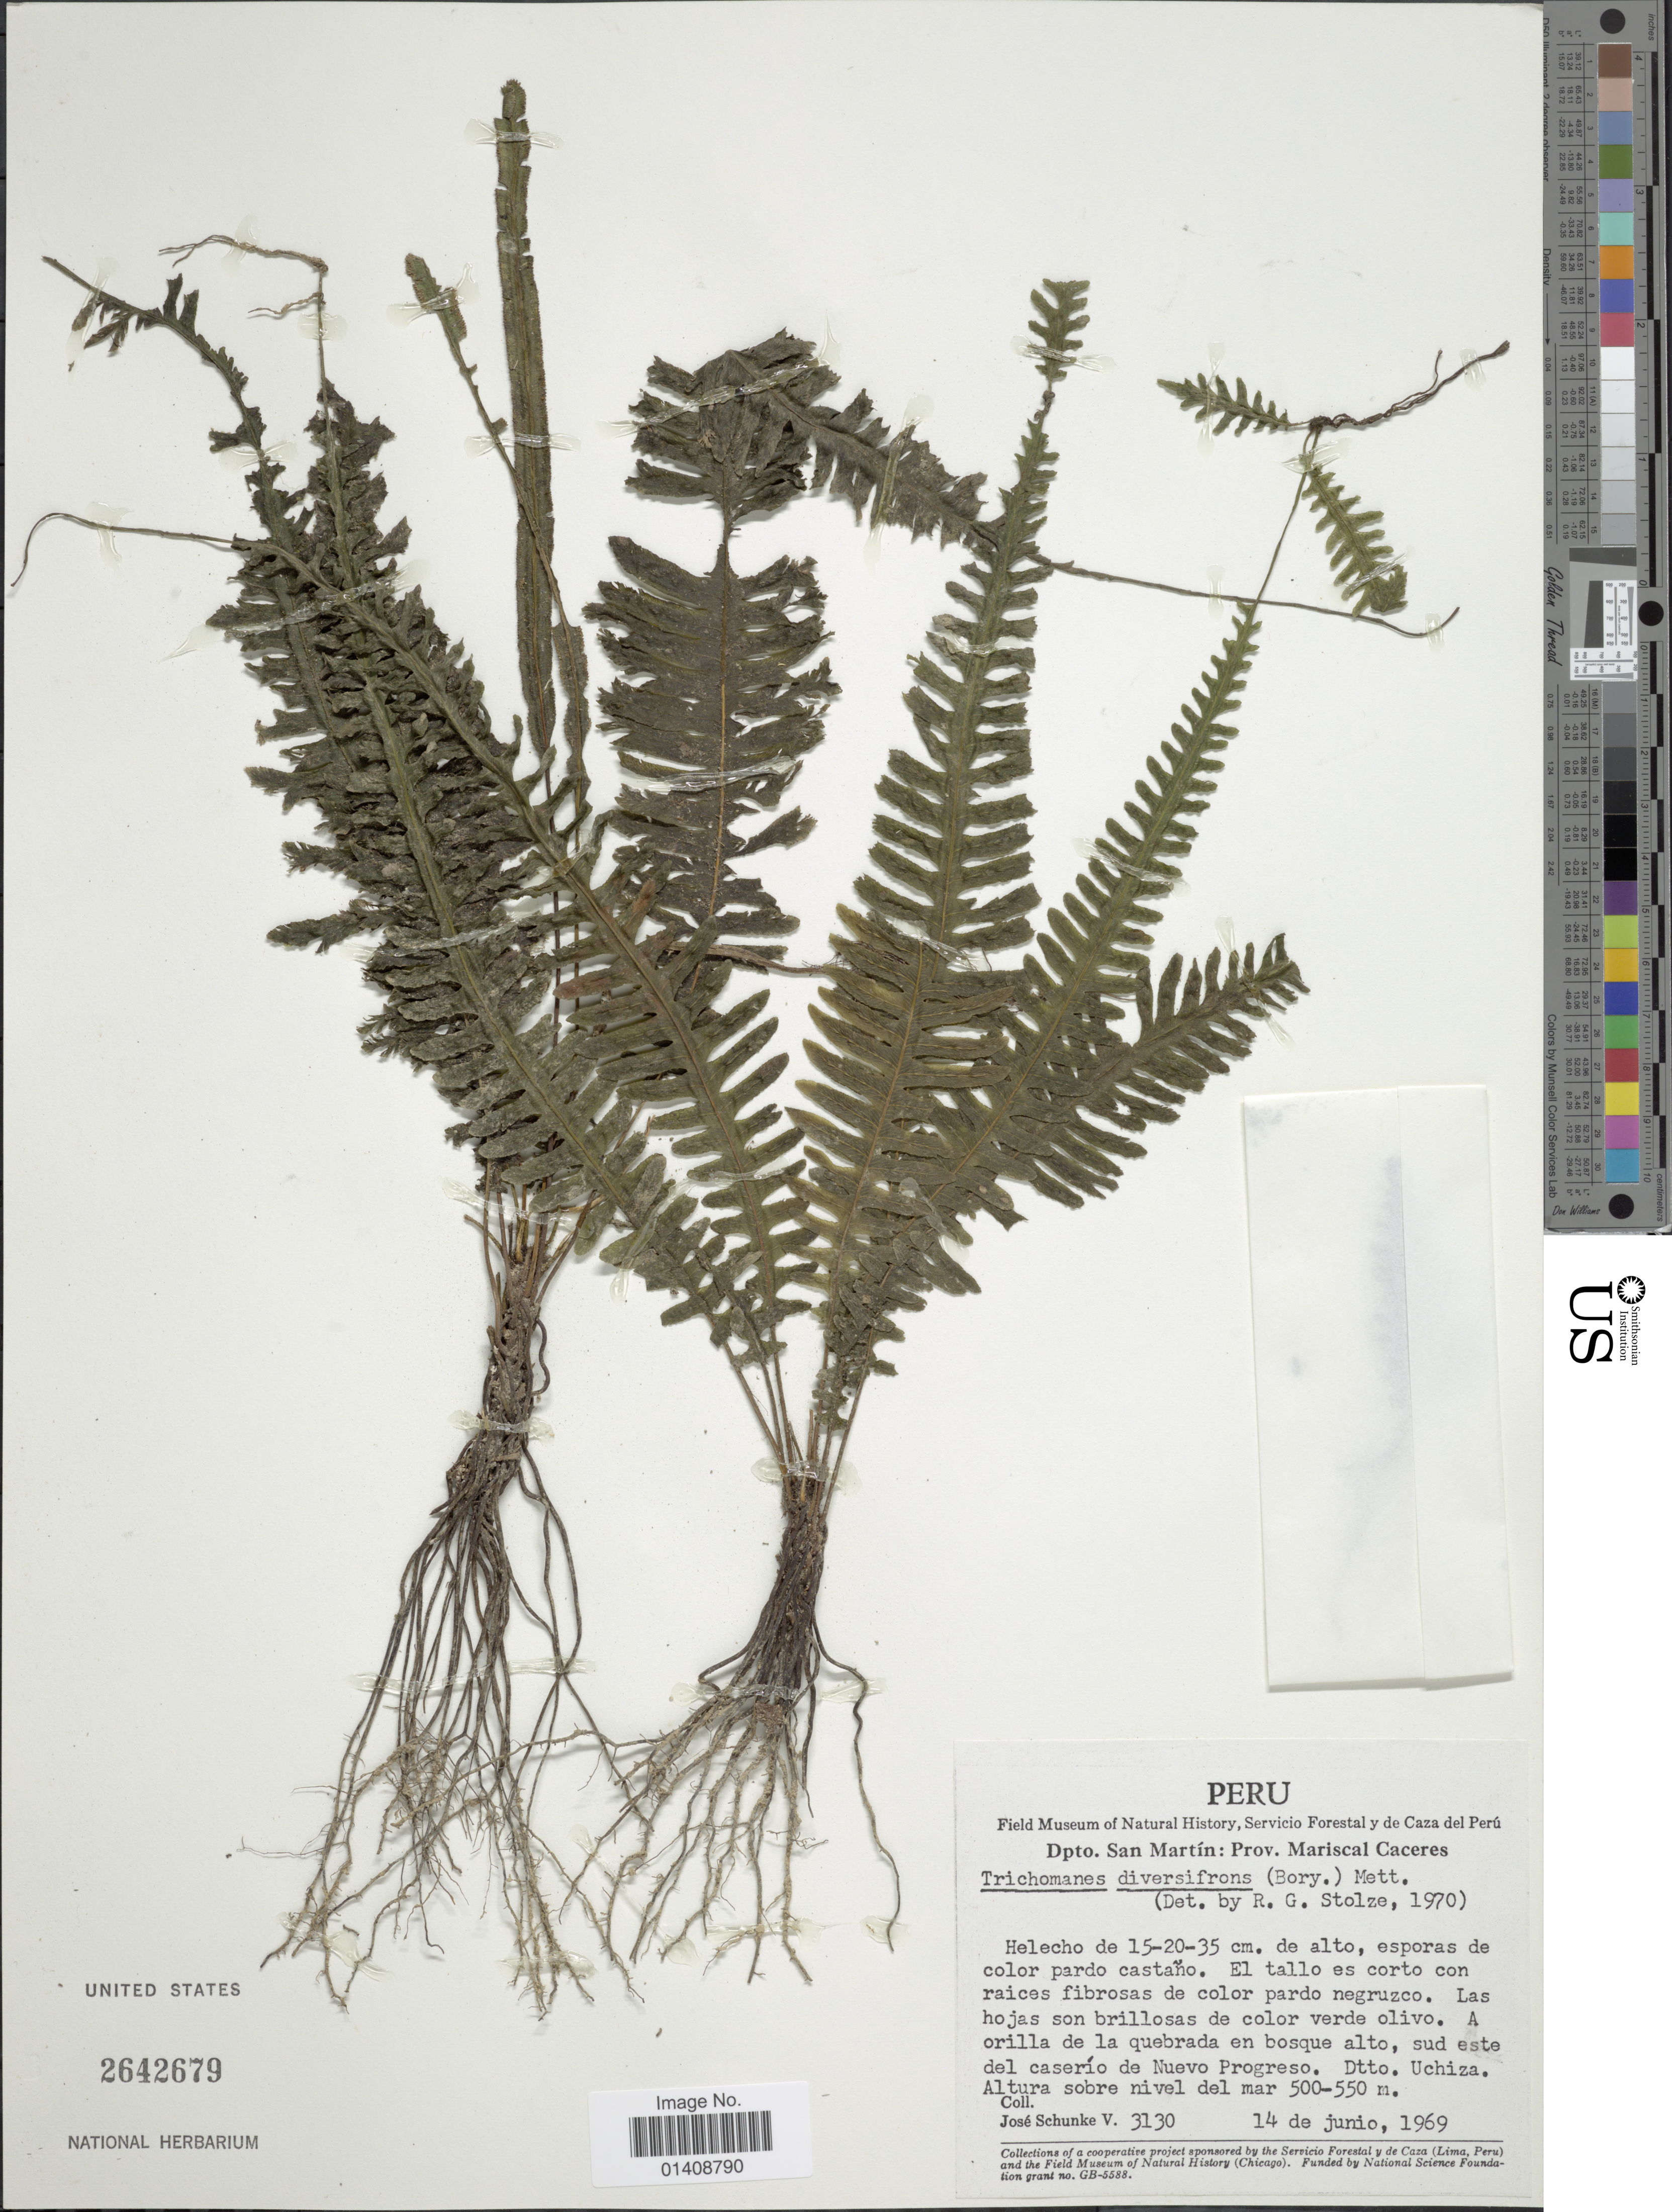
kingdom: Plantae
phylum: Tracheophyta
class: Polypodiopsida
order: Hymenophyllales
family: Hymenophyllaceae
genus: Trichomanes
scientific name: Trichomanes diversifrons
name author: (Bory) Mett. ex Sadeb.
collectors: J. Schunke Vigo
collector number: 3130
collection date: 1969-06-14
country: Peru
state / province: San Martín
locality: Prov. Mariscal Caceres. sud este del caserio de Nuevo Progreso Dtto. Uchiza.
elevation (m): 500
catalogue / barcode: US 2642679